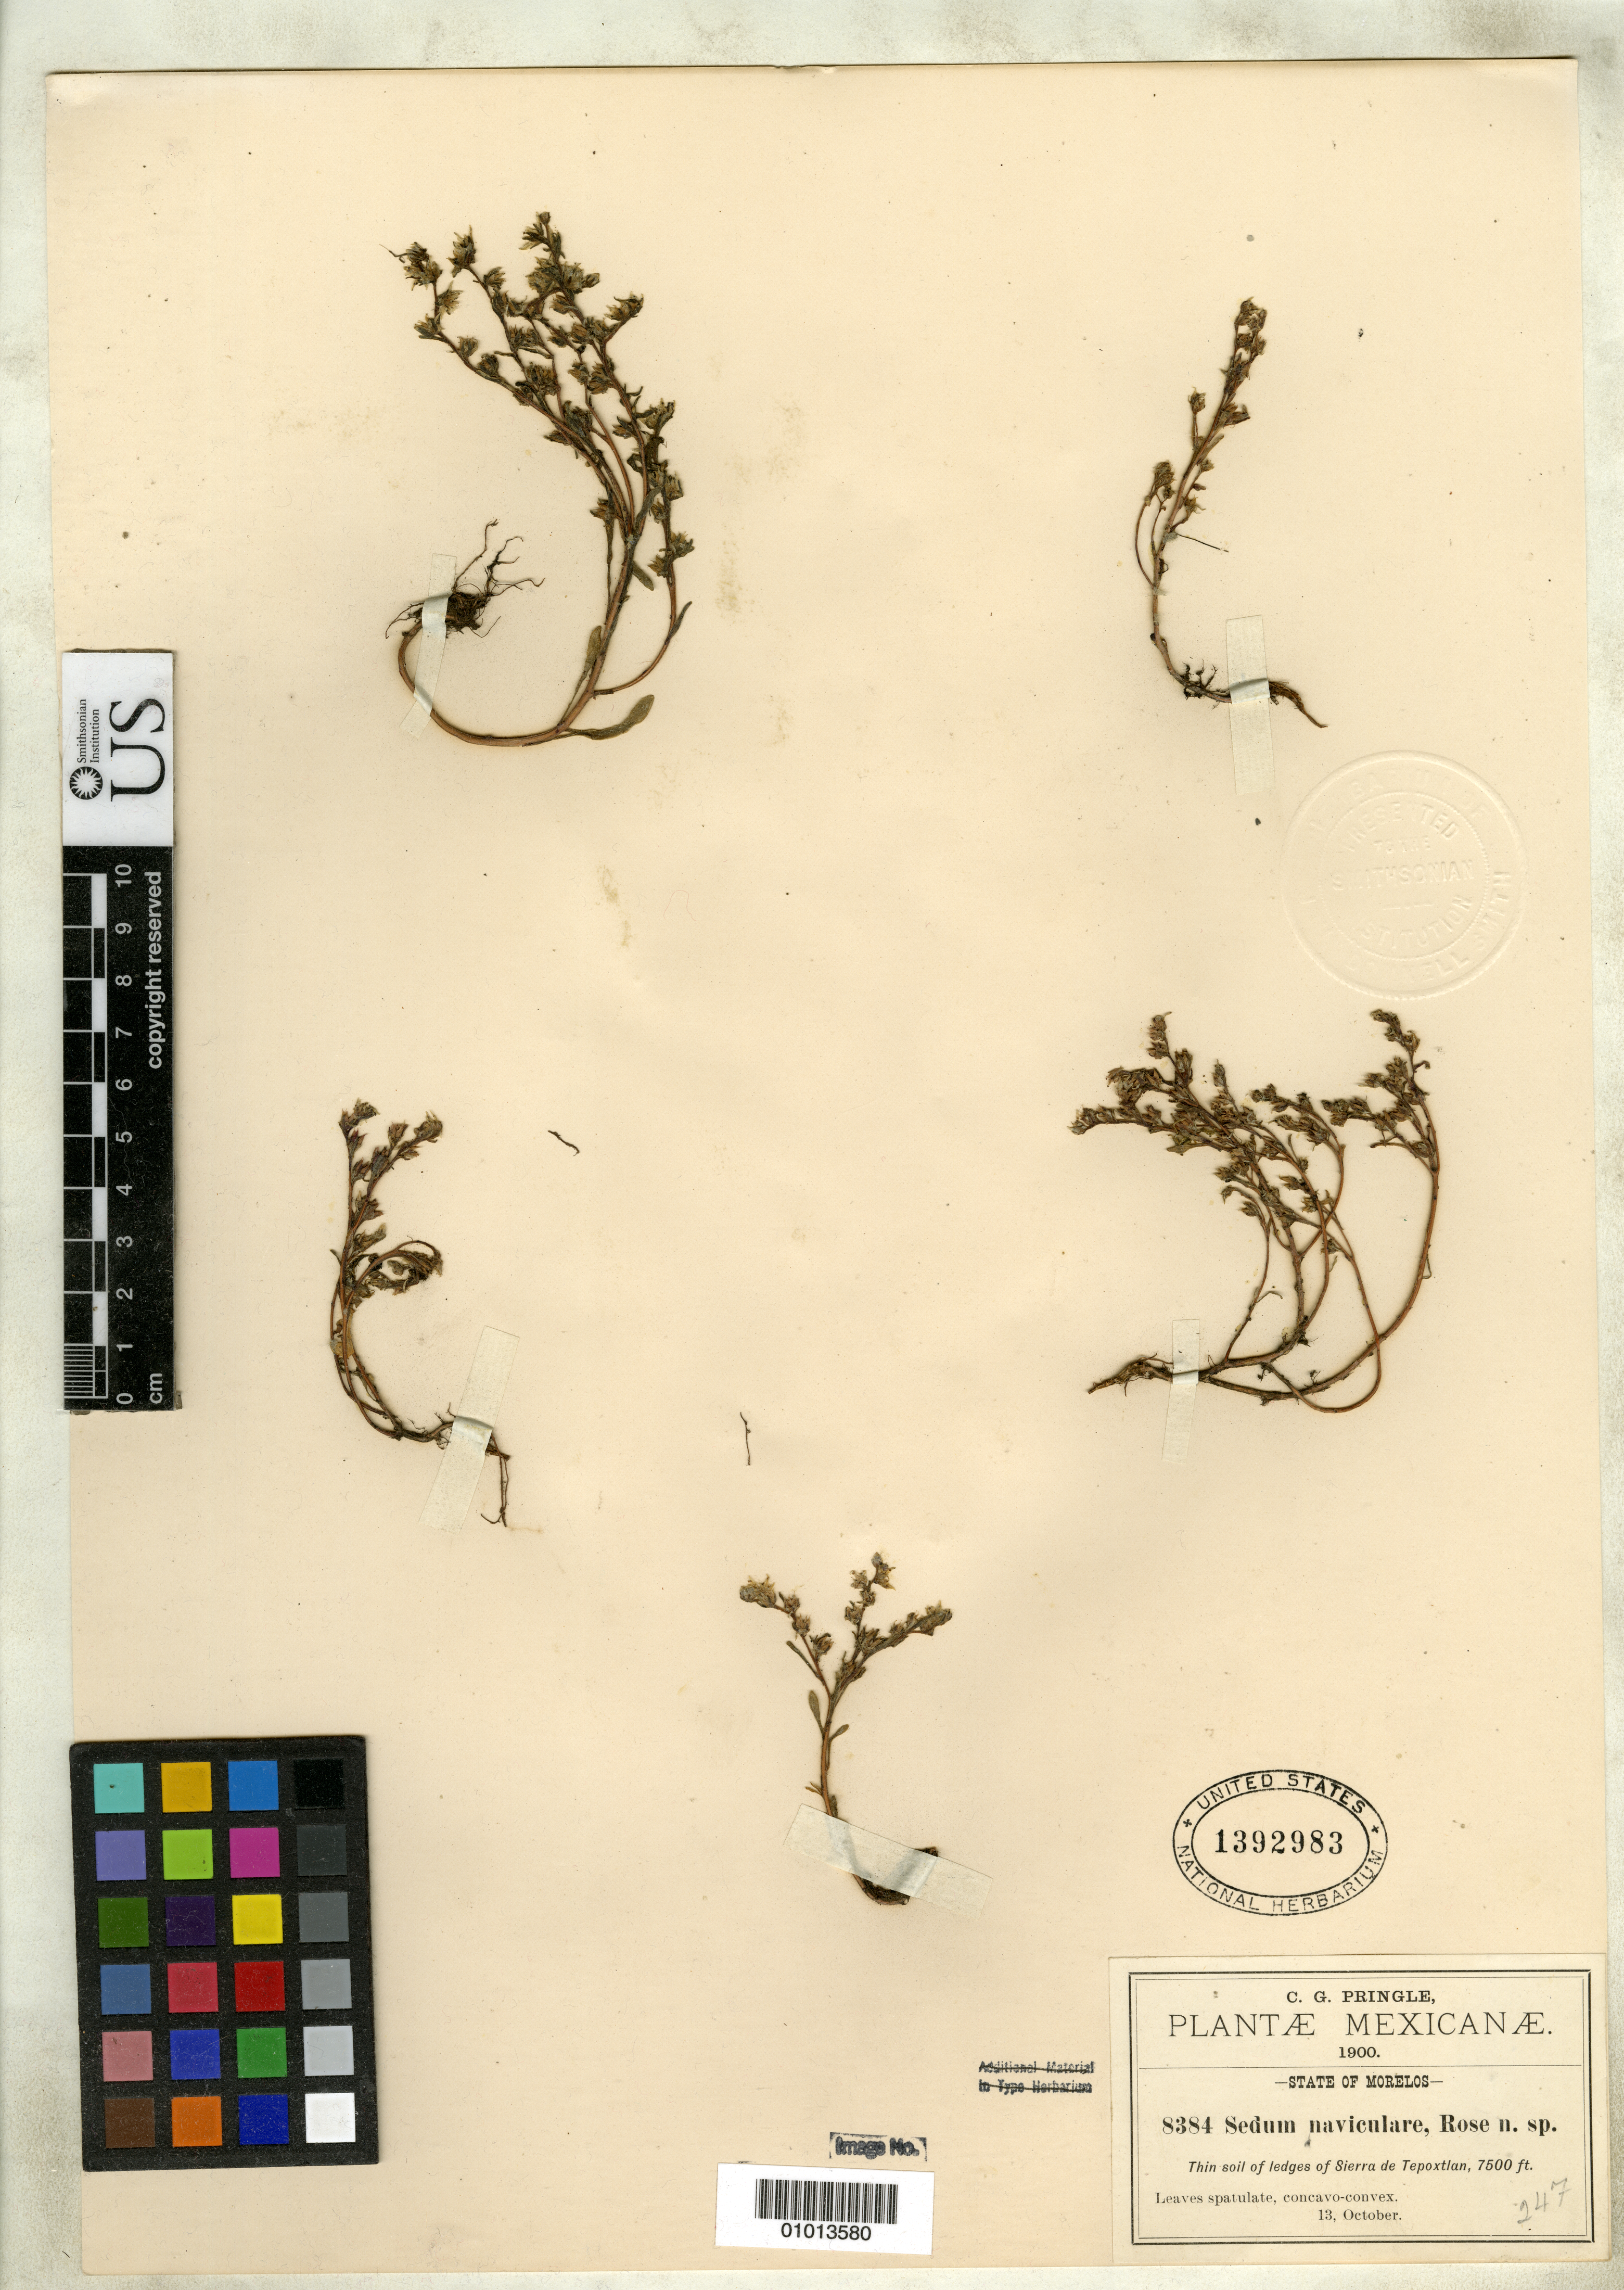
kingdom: Plantae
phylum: Tracheophyta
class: Magnoliopsida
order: Saxifragales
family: Crassulaceae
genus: Sedum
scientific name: Sedum naviculare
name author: Rose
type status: Isotype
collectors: C. G. Pringle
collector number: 8384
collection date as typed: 13 Oct 1900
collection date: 1900-10-13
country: Mexico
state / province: Morelos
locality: Thin soil of ledges of Sierra de Tepoxtlan.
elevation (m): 2286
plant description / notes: Specimen ex John Donnell Smith herbarium.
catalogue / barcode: US 1392983